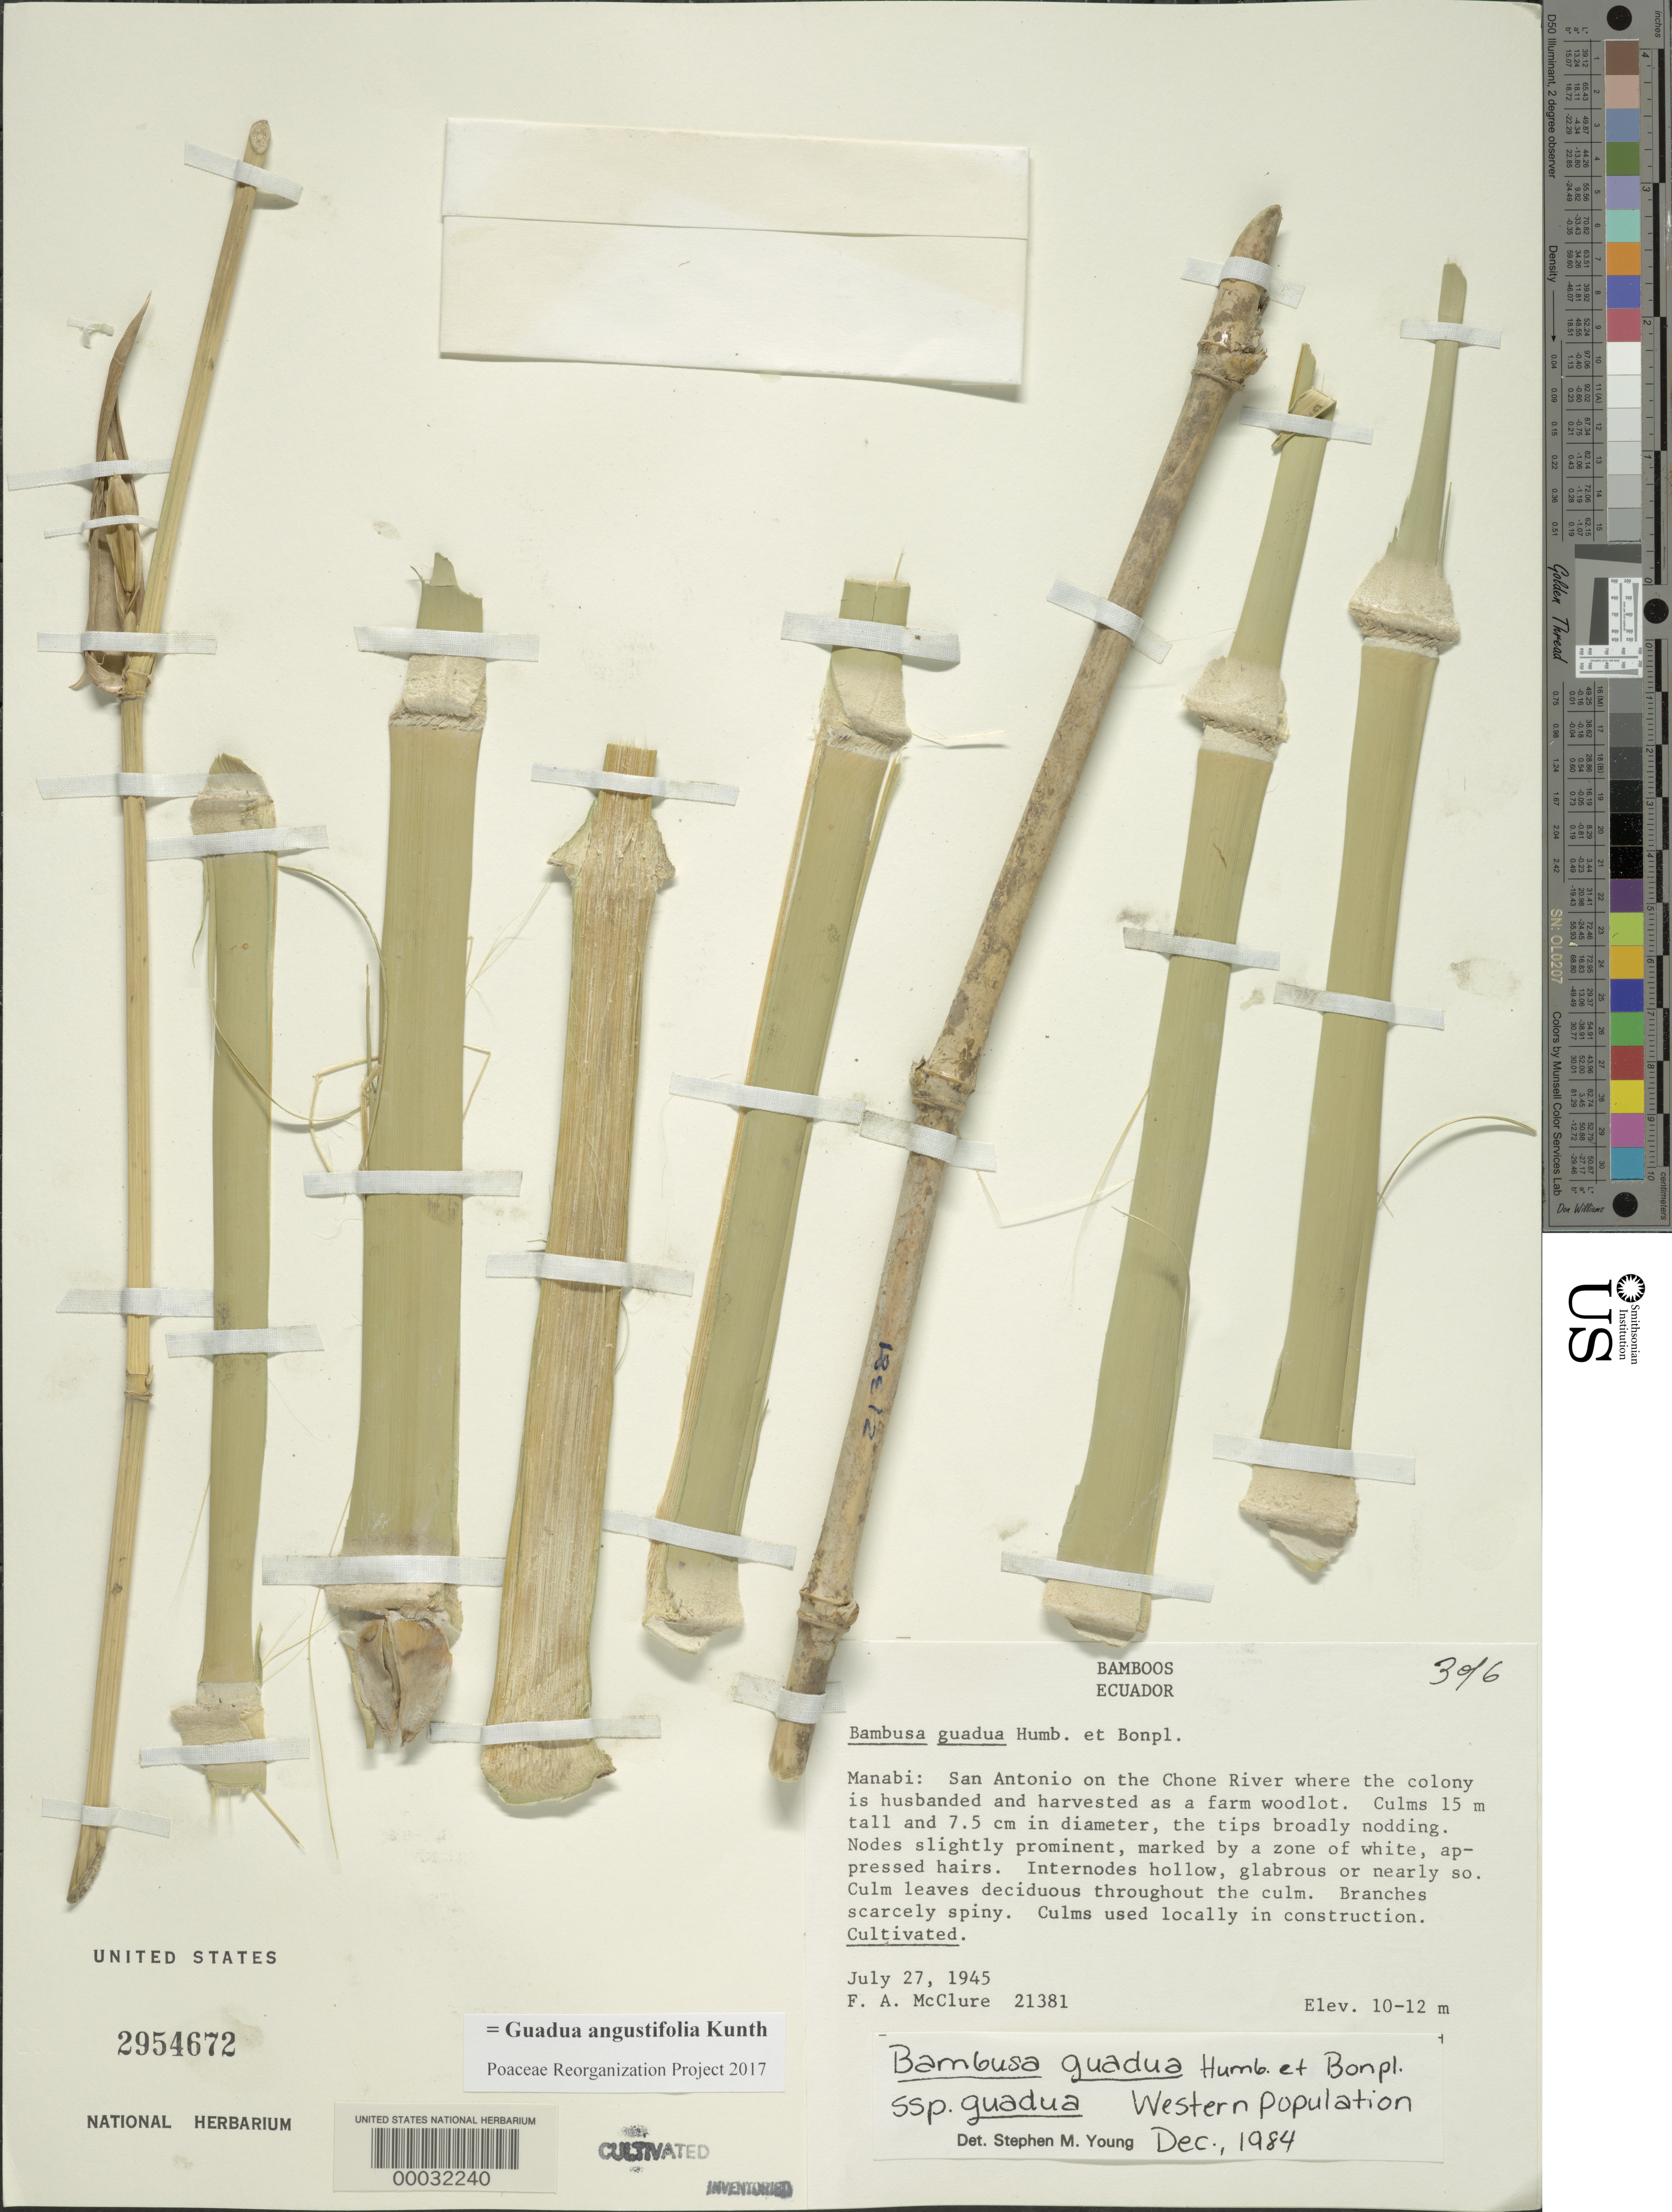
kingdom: Plantae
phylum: Tracheophyta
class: Liliopsida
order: Poales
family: Poaceae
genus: Guadua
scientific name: Guadua angustifolia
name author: Kunth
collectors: F. A. McClure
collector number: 21381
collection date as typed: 27 Jul 1945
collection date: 1945-07-27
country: Ecuador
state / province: Manabí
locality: San Antonio, Chone River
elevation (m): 10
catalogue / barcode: US 2954672